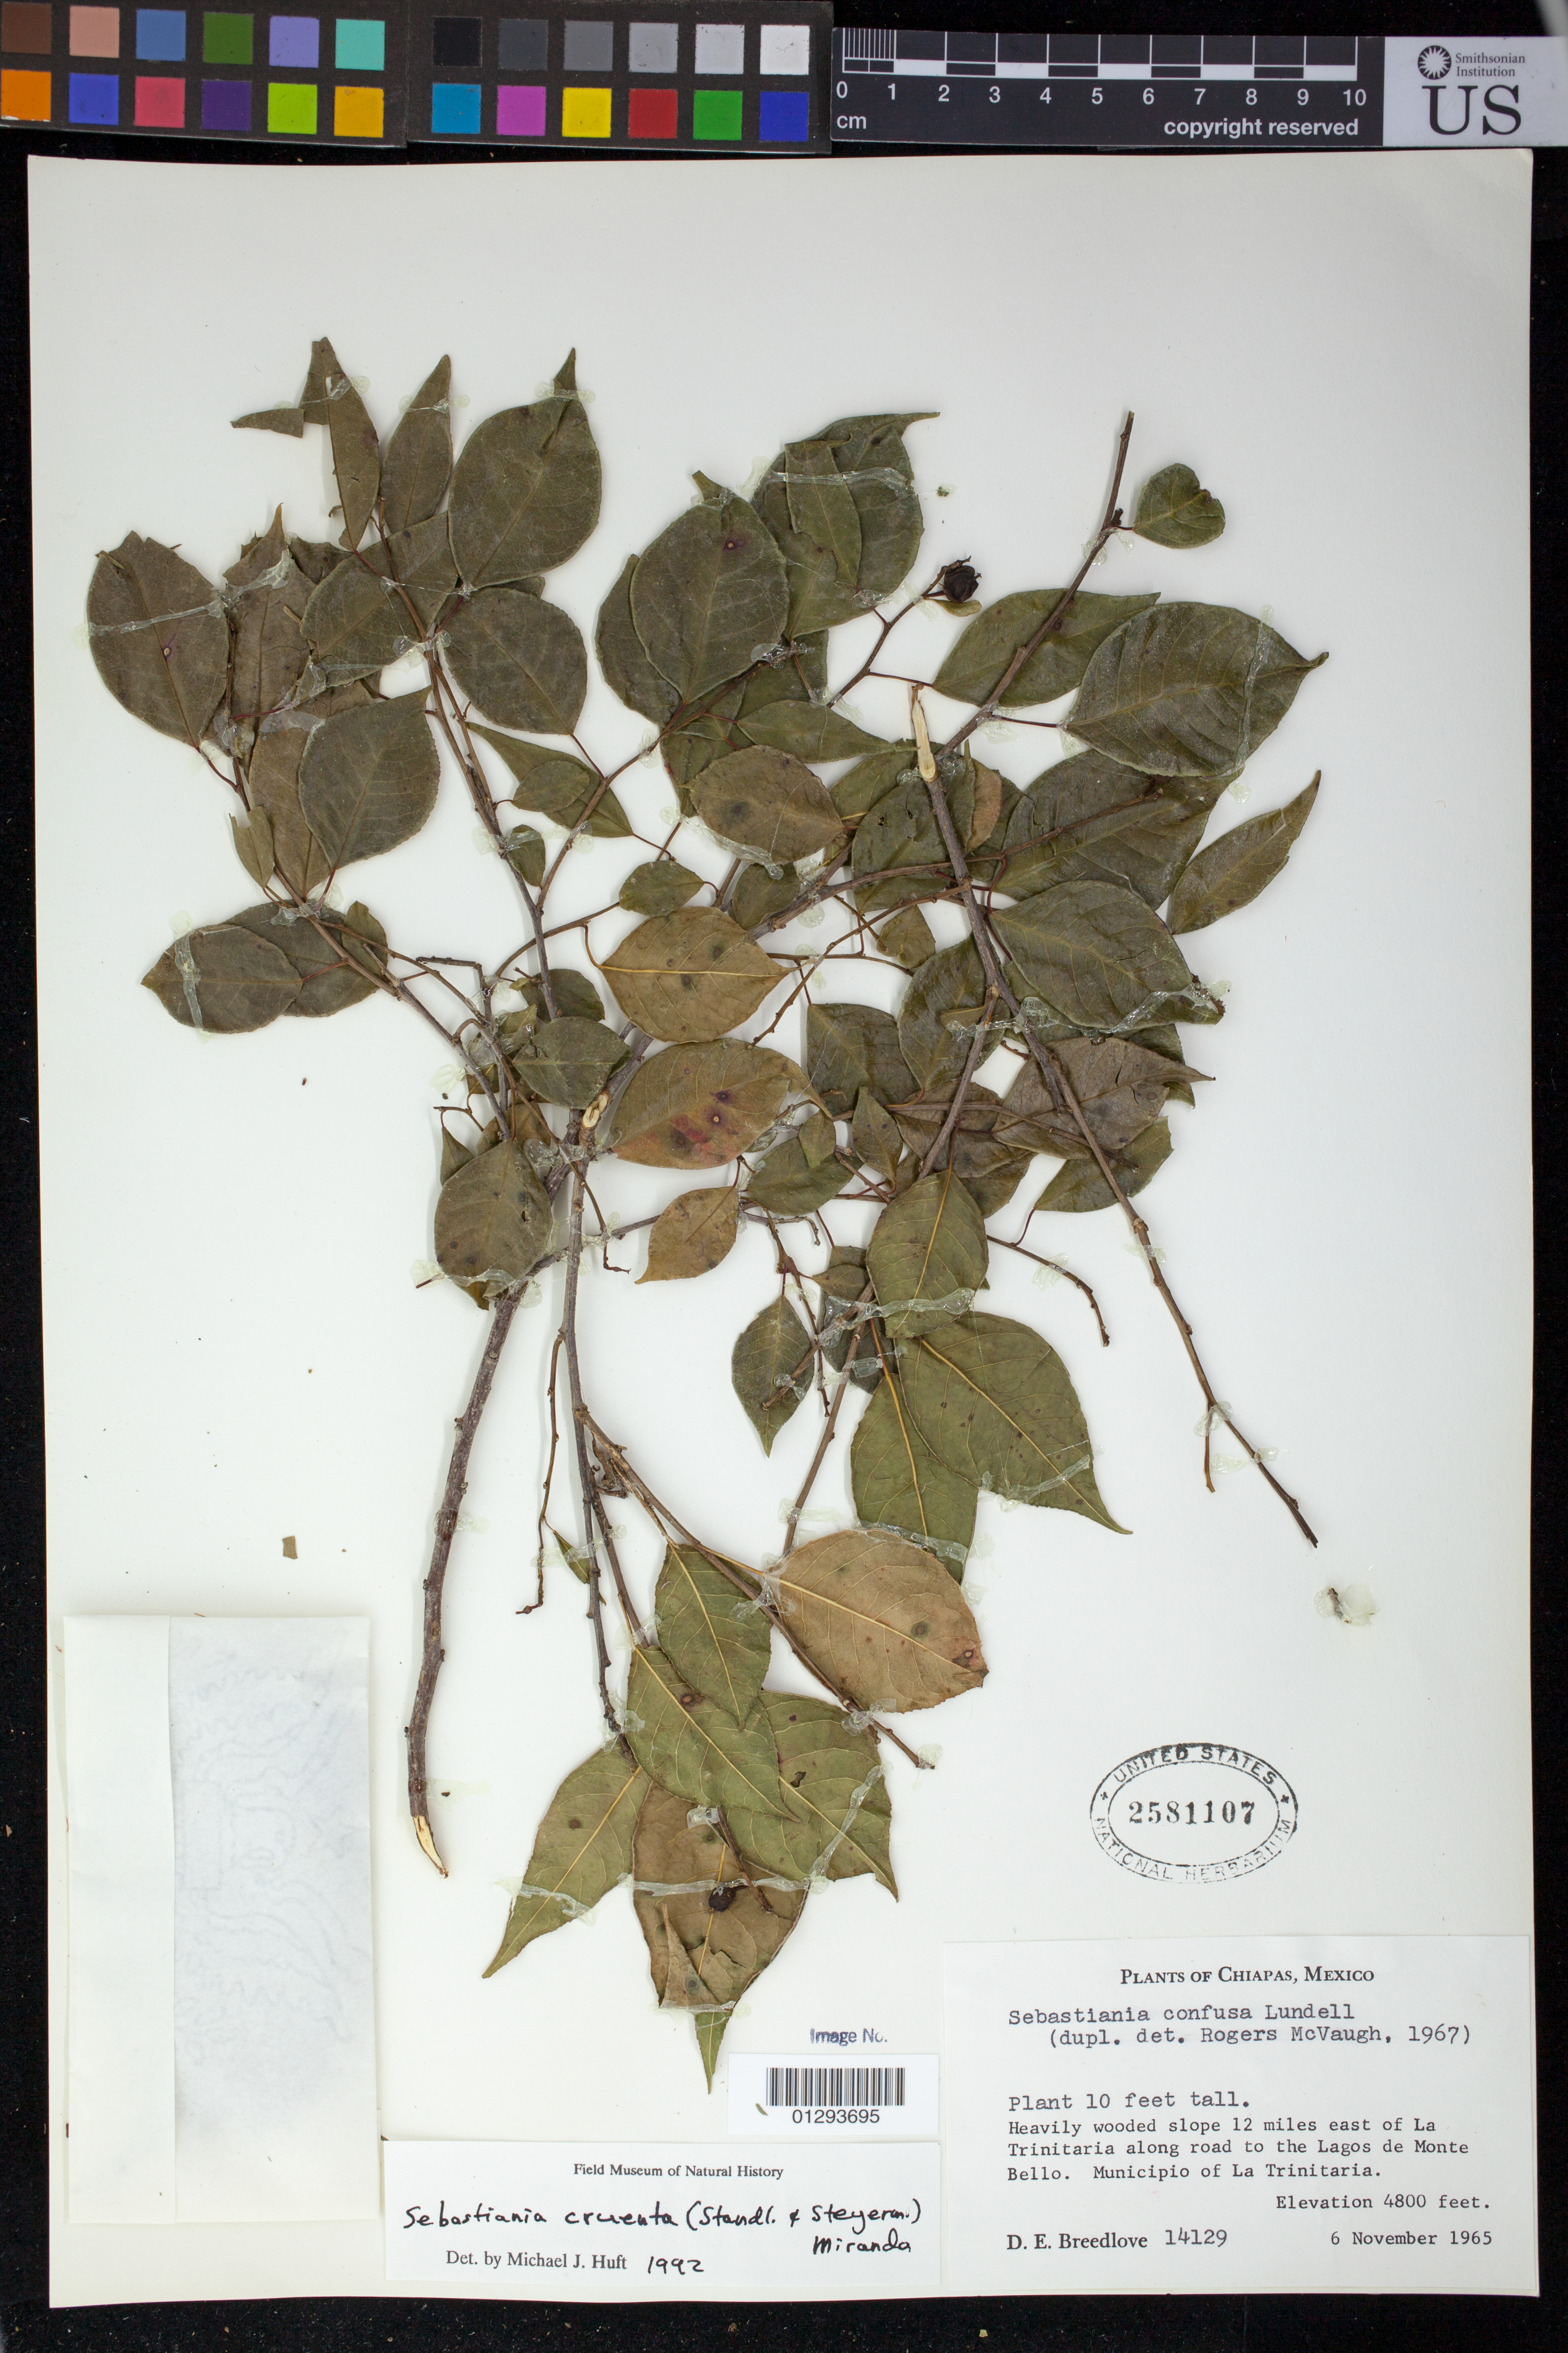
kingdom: Plantae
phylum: Tracheophyta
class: Magnoliopsida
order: Malpighiales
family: Euphorbiaceae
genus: Sebastiania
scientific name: Sebastiania cruenta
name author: (Standl. & Steyerm.) Miranda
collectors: D. E. Breedlove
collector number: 14129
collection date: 1965-11-06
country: Mexico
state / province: Chiapas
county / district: La Trinitaria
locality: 12 miles E of La Trinitaria along road to the Lagos de Monte Bello.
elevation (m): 1463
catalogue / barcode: US 2581107